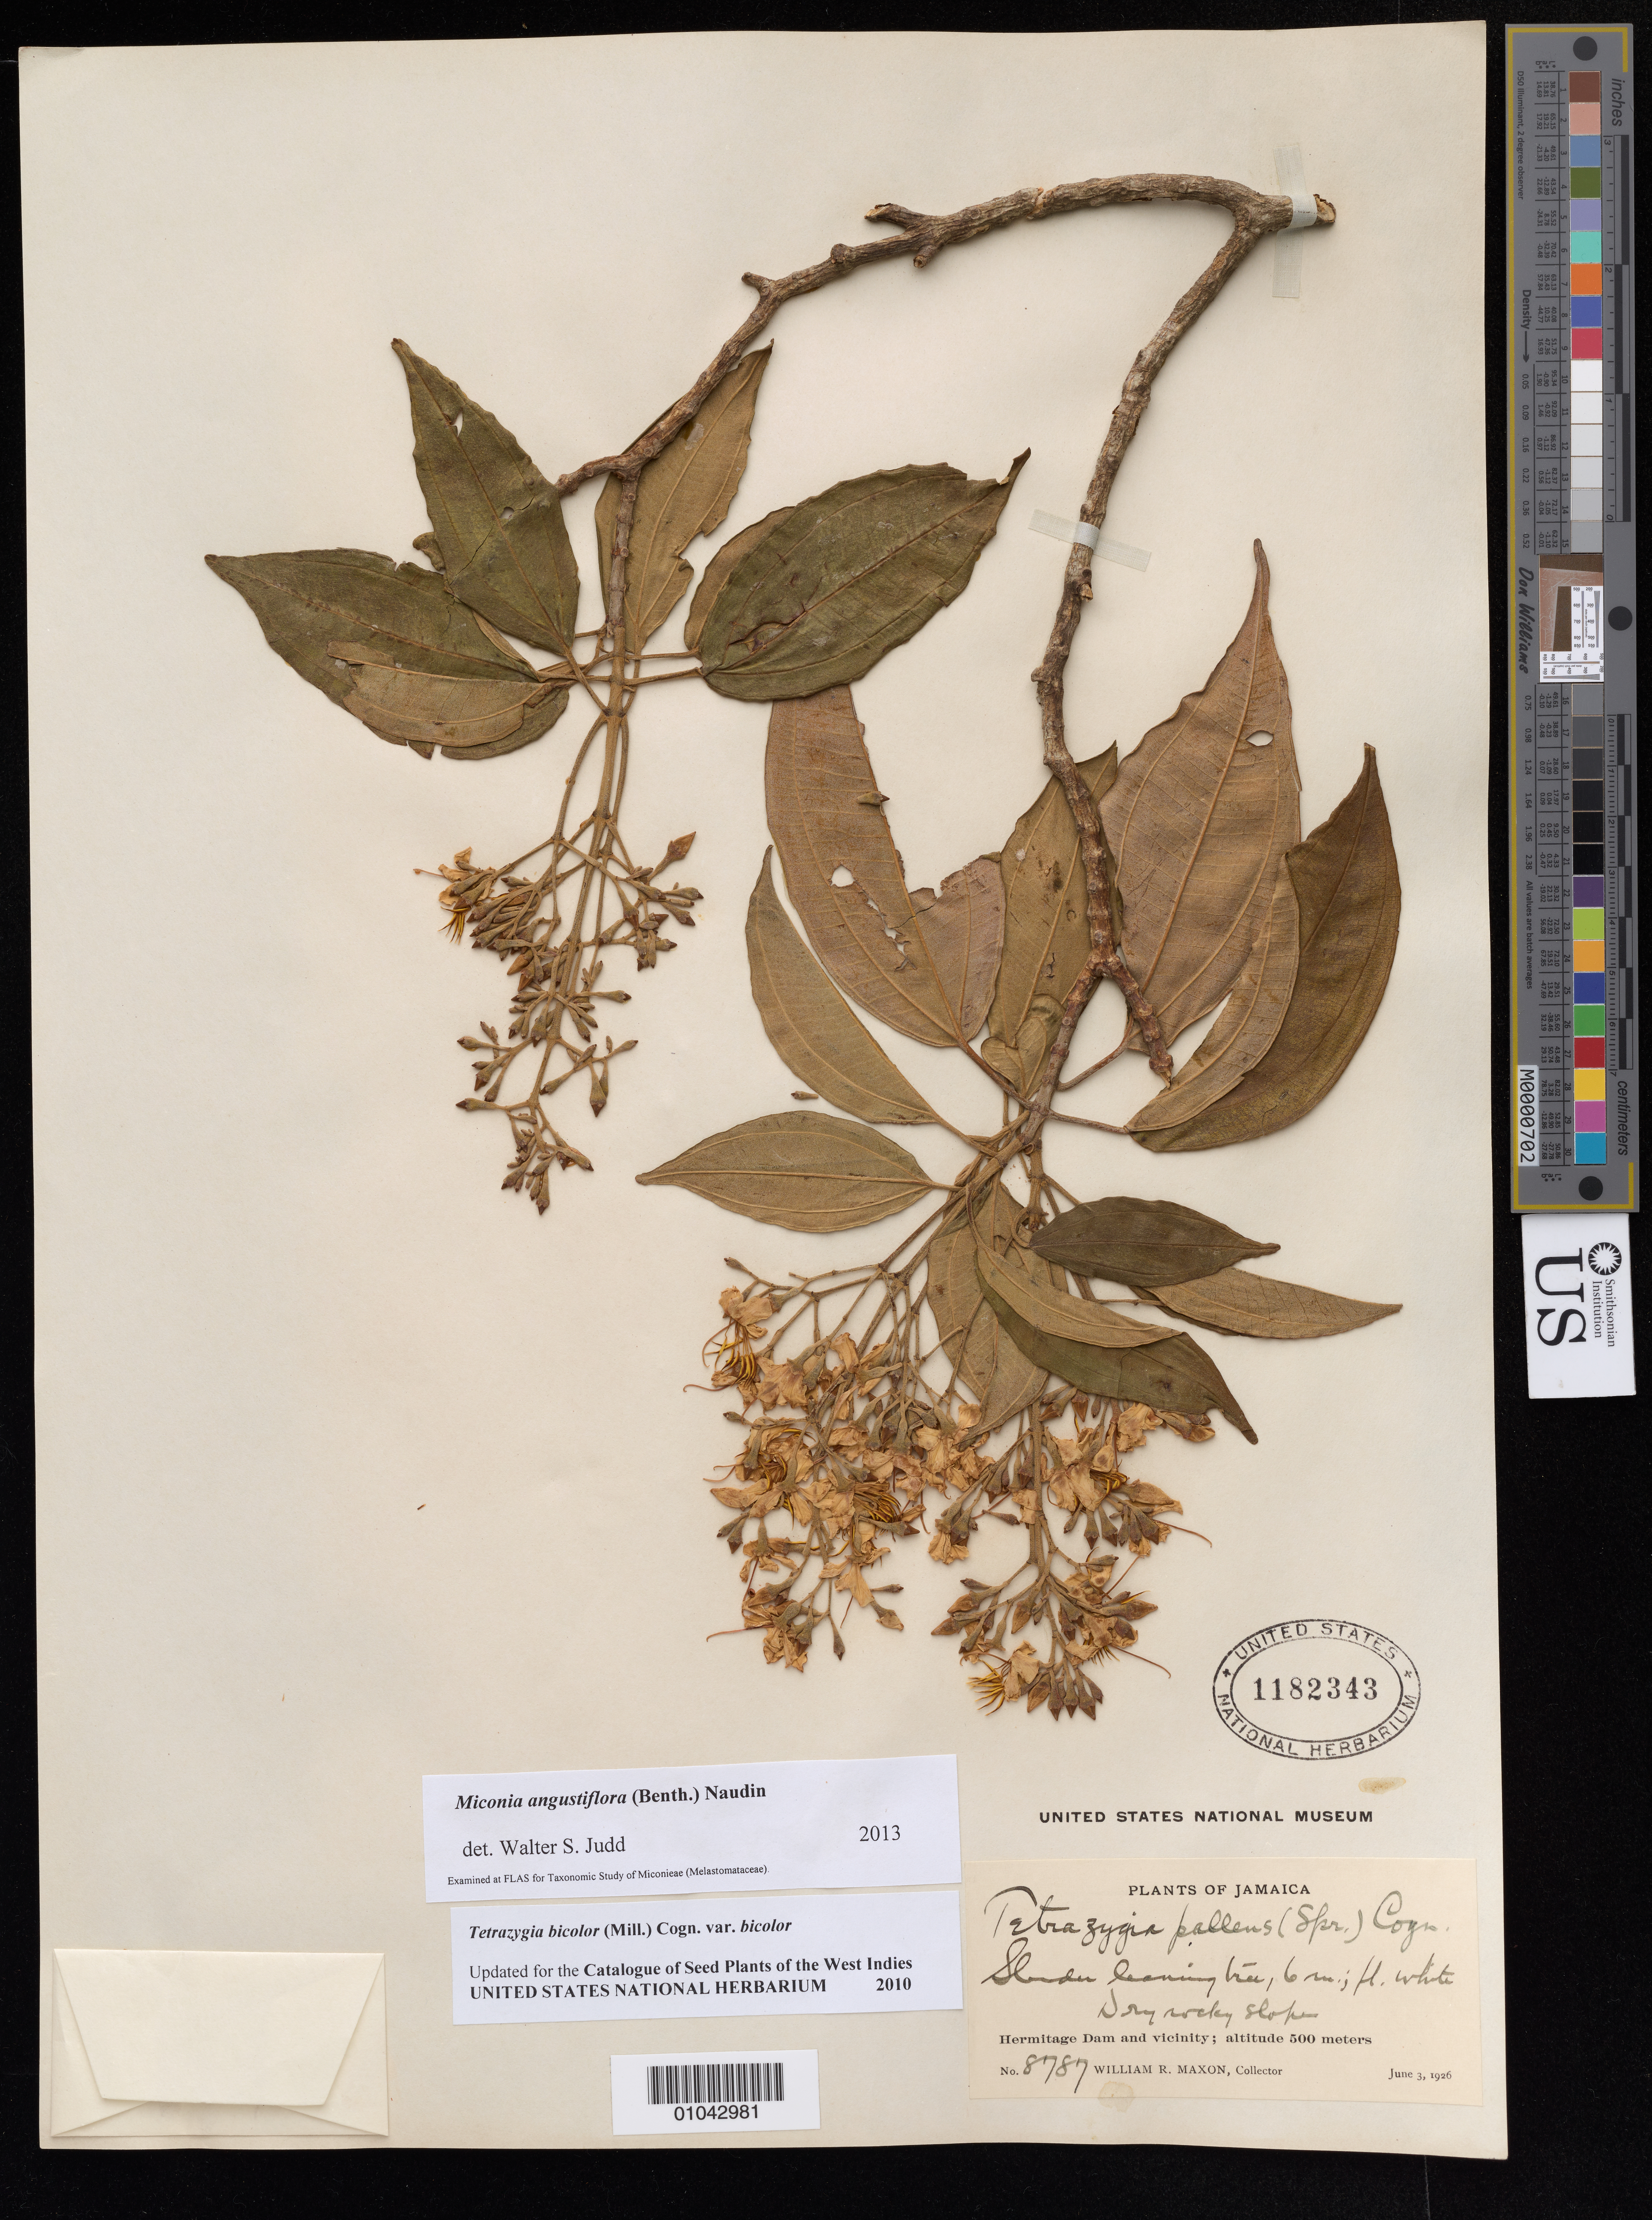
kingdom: Plantae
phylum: Tracheophyta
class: Magnoliopsida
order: Myrtales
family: Melastomataceae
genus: Miconia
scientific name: Miconia angustilamina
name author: (Judd & Skean) Judd & Ionta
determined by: Judd, Walter S.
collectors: W. R. Maxon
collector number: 8787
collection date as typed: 03 Jun 1926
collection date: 1926-06-03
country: Jamaica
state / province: Saint Andrew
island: Jamaica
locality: Hermitage Dam and vicinity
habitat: Dry rocky slope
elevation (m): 500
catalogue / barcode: US 1182343